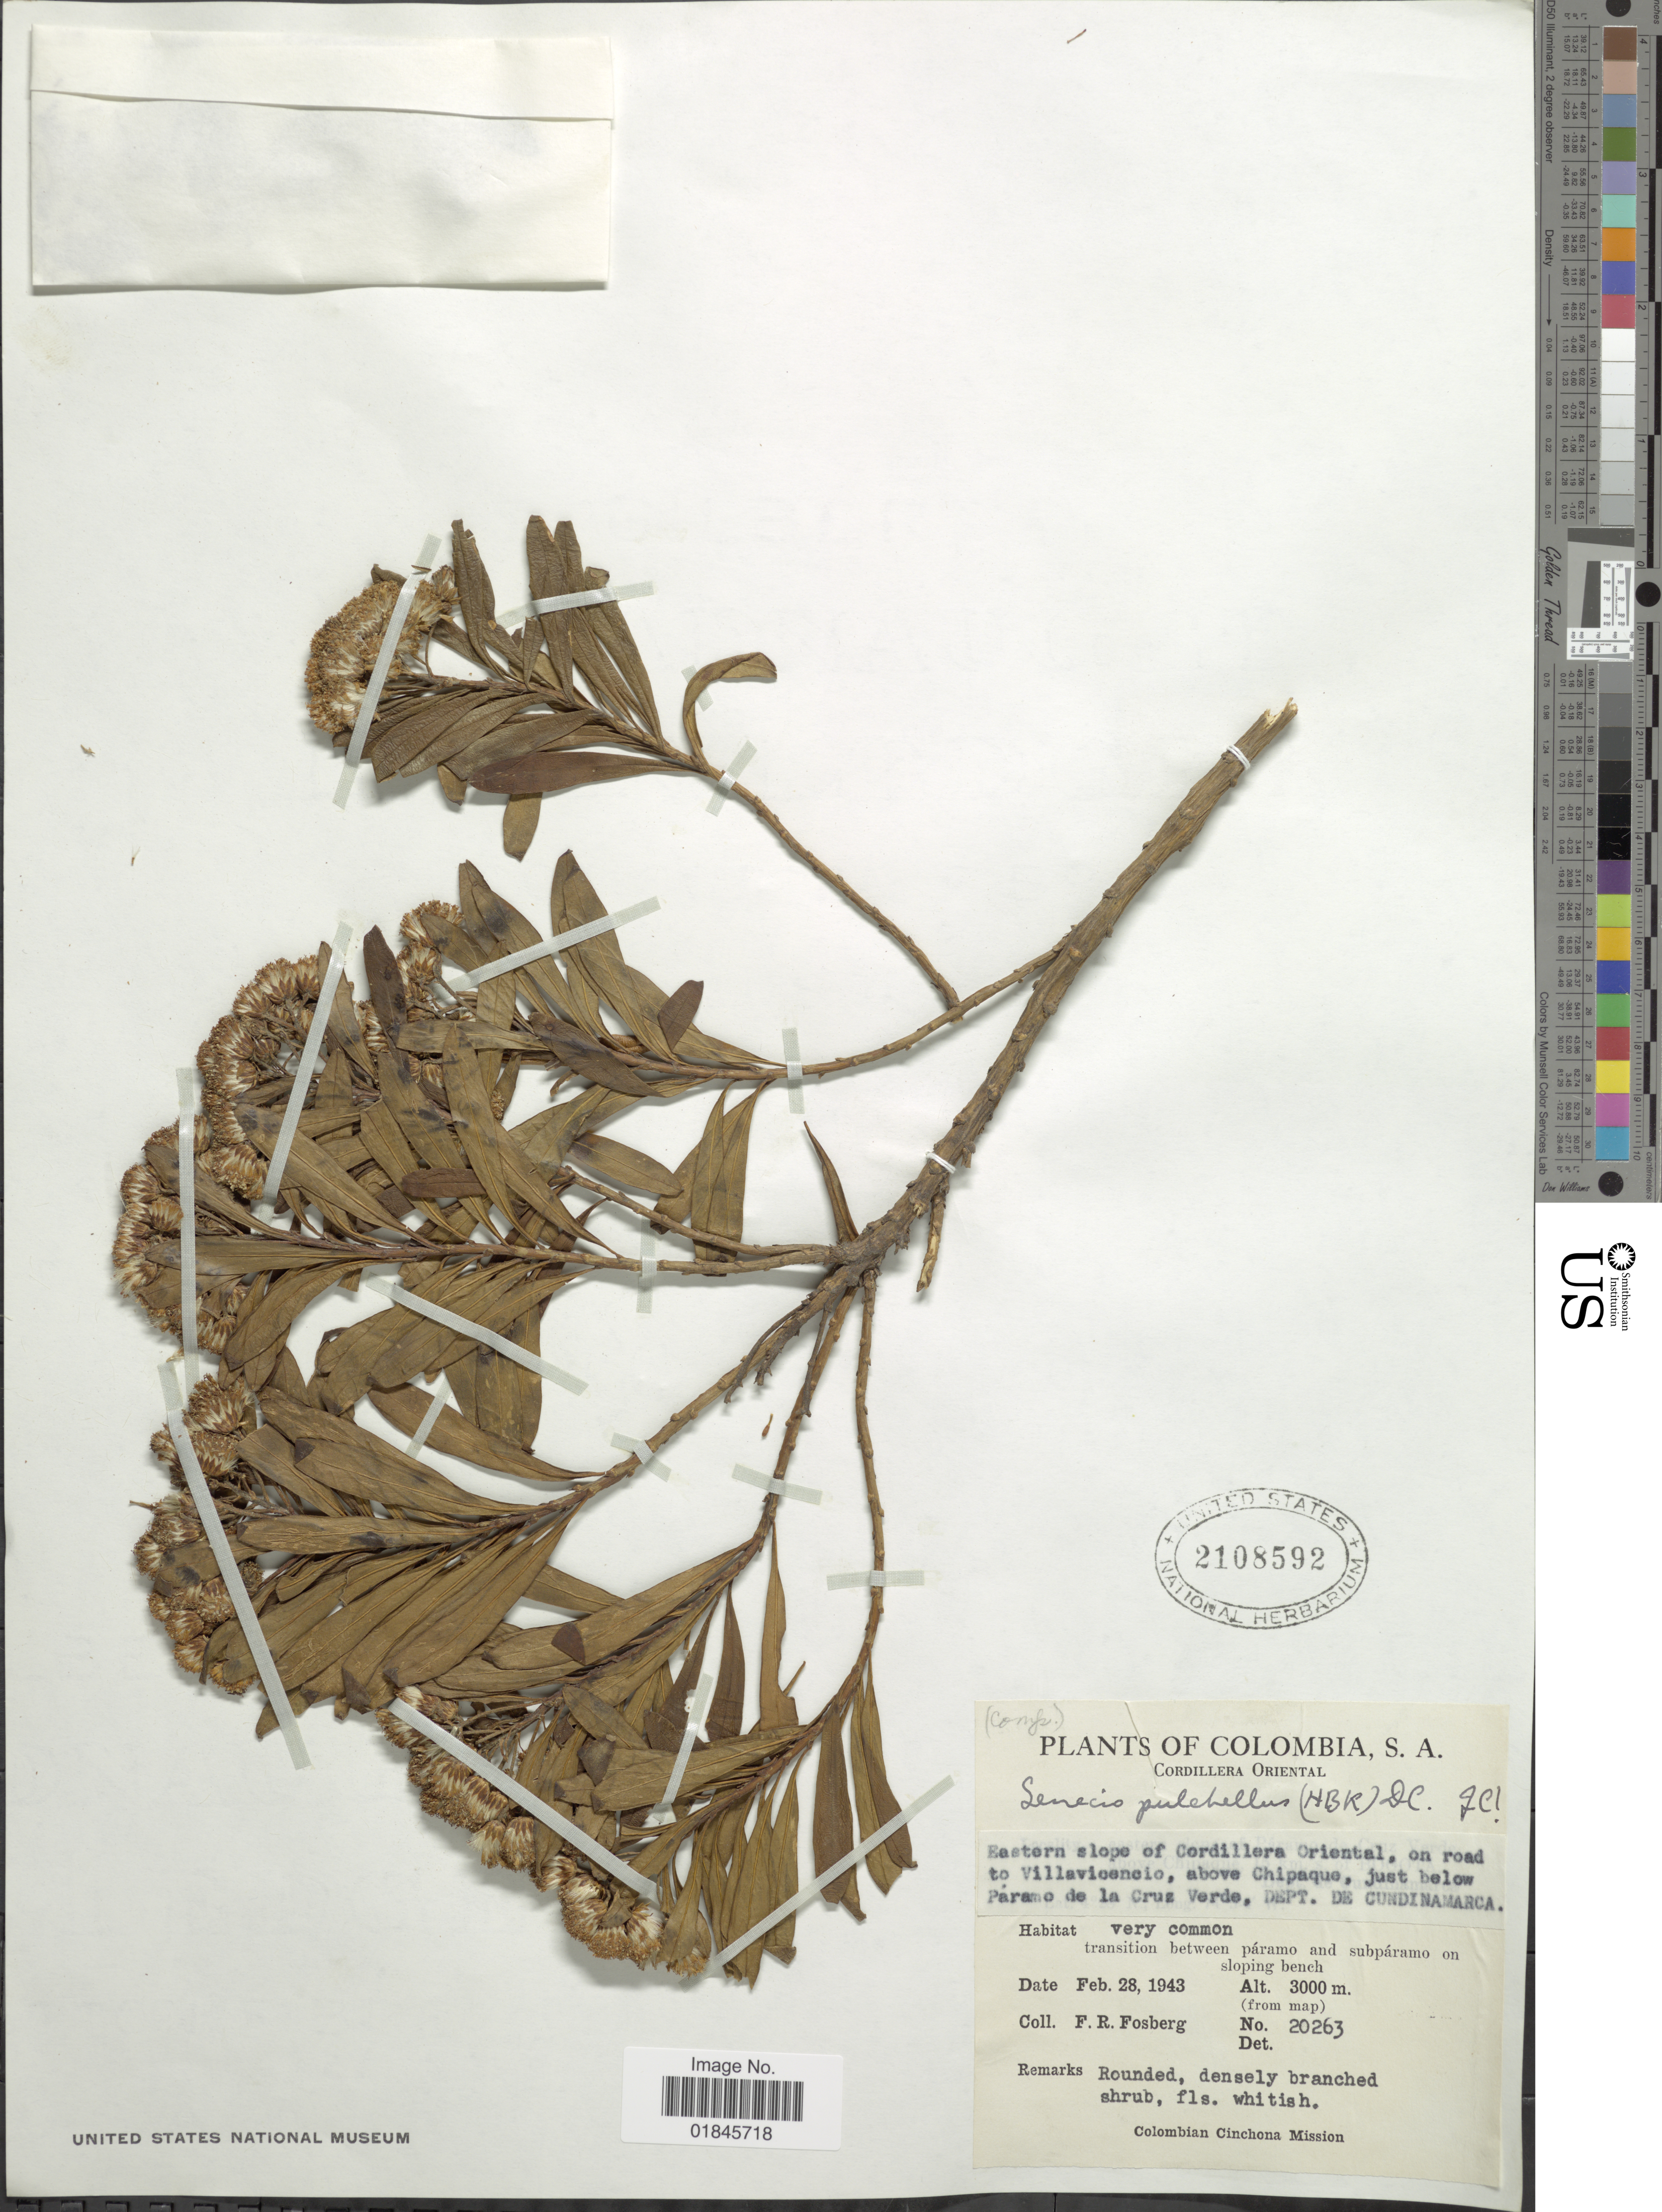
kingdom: Plantae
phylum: Tracheophyta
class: Magnoliopsida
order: Asterales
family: Asteraceae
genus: Pentacalia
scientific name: Pentacalia pulchella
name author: (Kunth) Cuatrec.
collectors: F. R. Fosberg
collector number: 20263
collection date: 1943-02-28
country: Colombia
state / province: Cundinamarca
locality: Cordillera Oriental. Eastern slope of Cordillera Oriental, on road to Villavicencio, above Chipaque, just below Paramo de la Cruz Verde, Dept. de Cundinamarca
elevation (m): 3000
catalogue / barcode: US 2108592